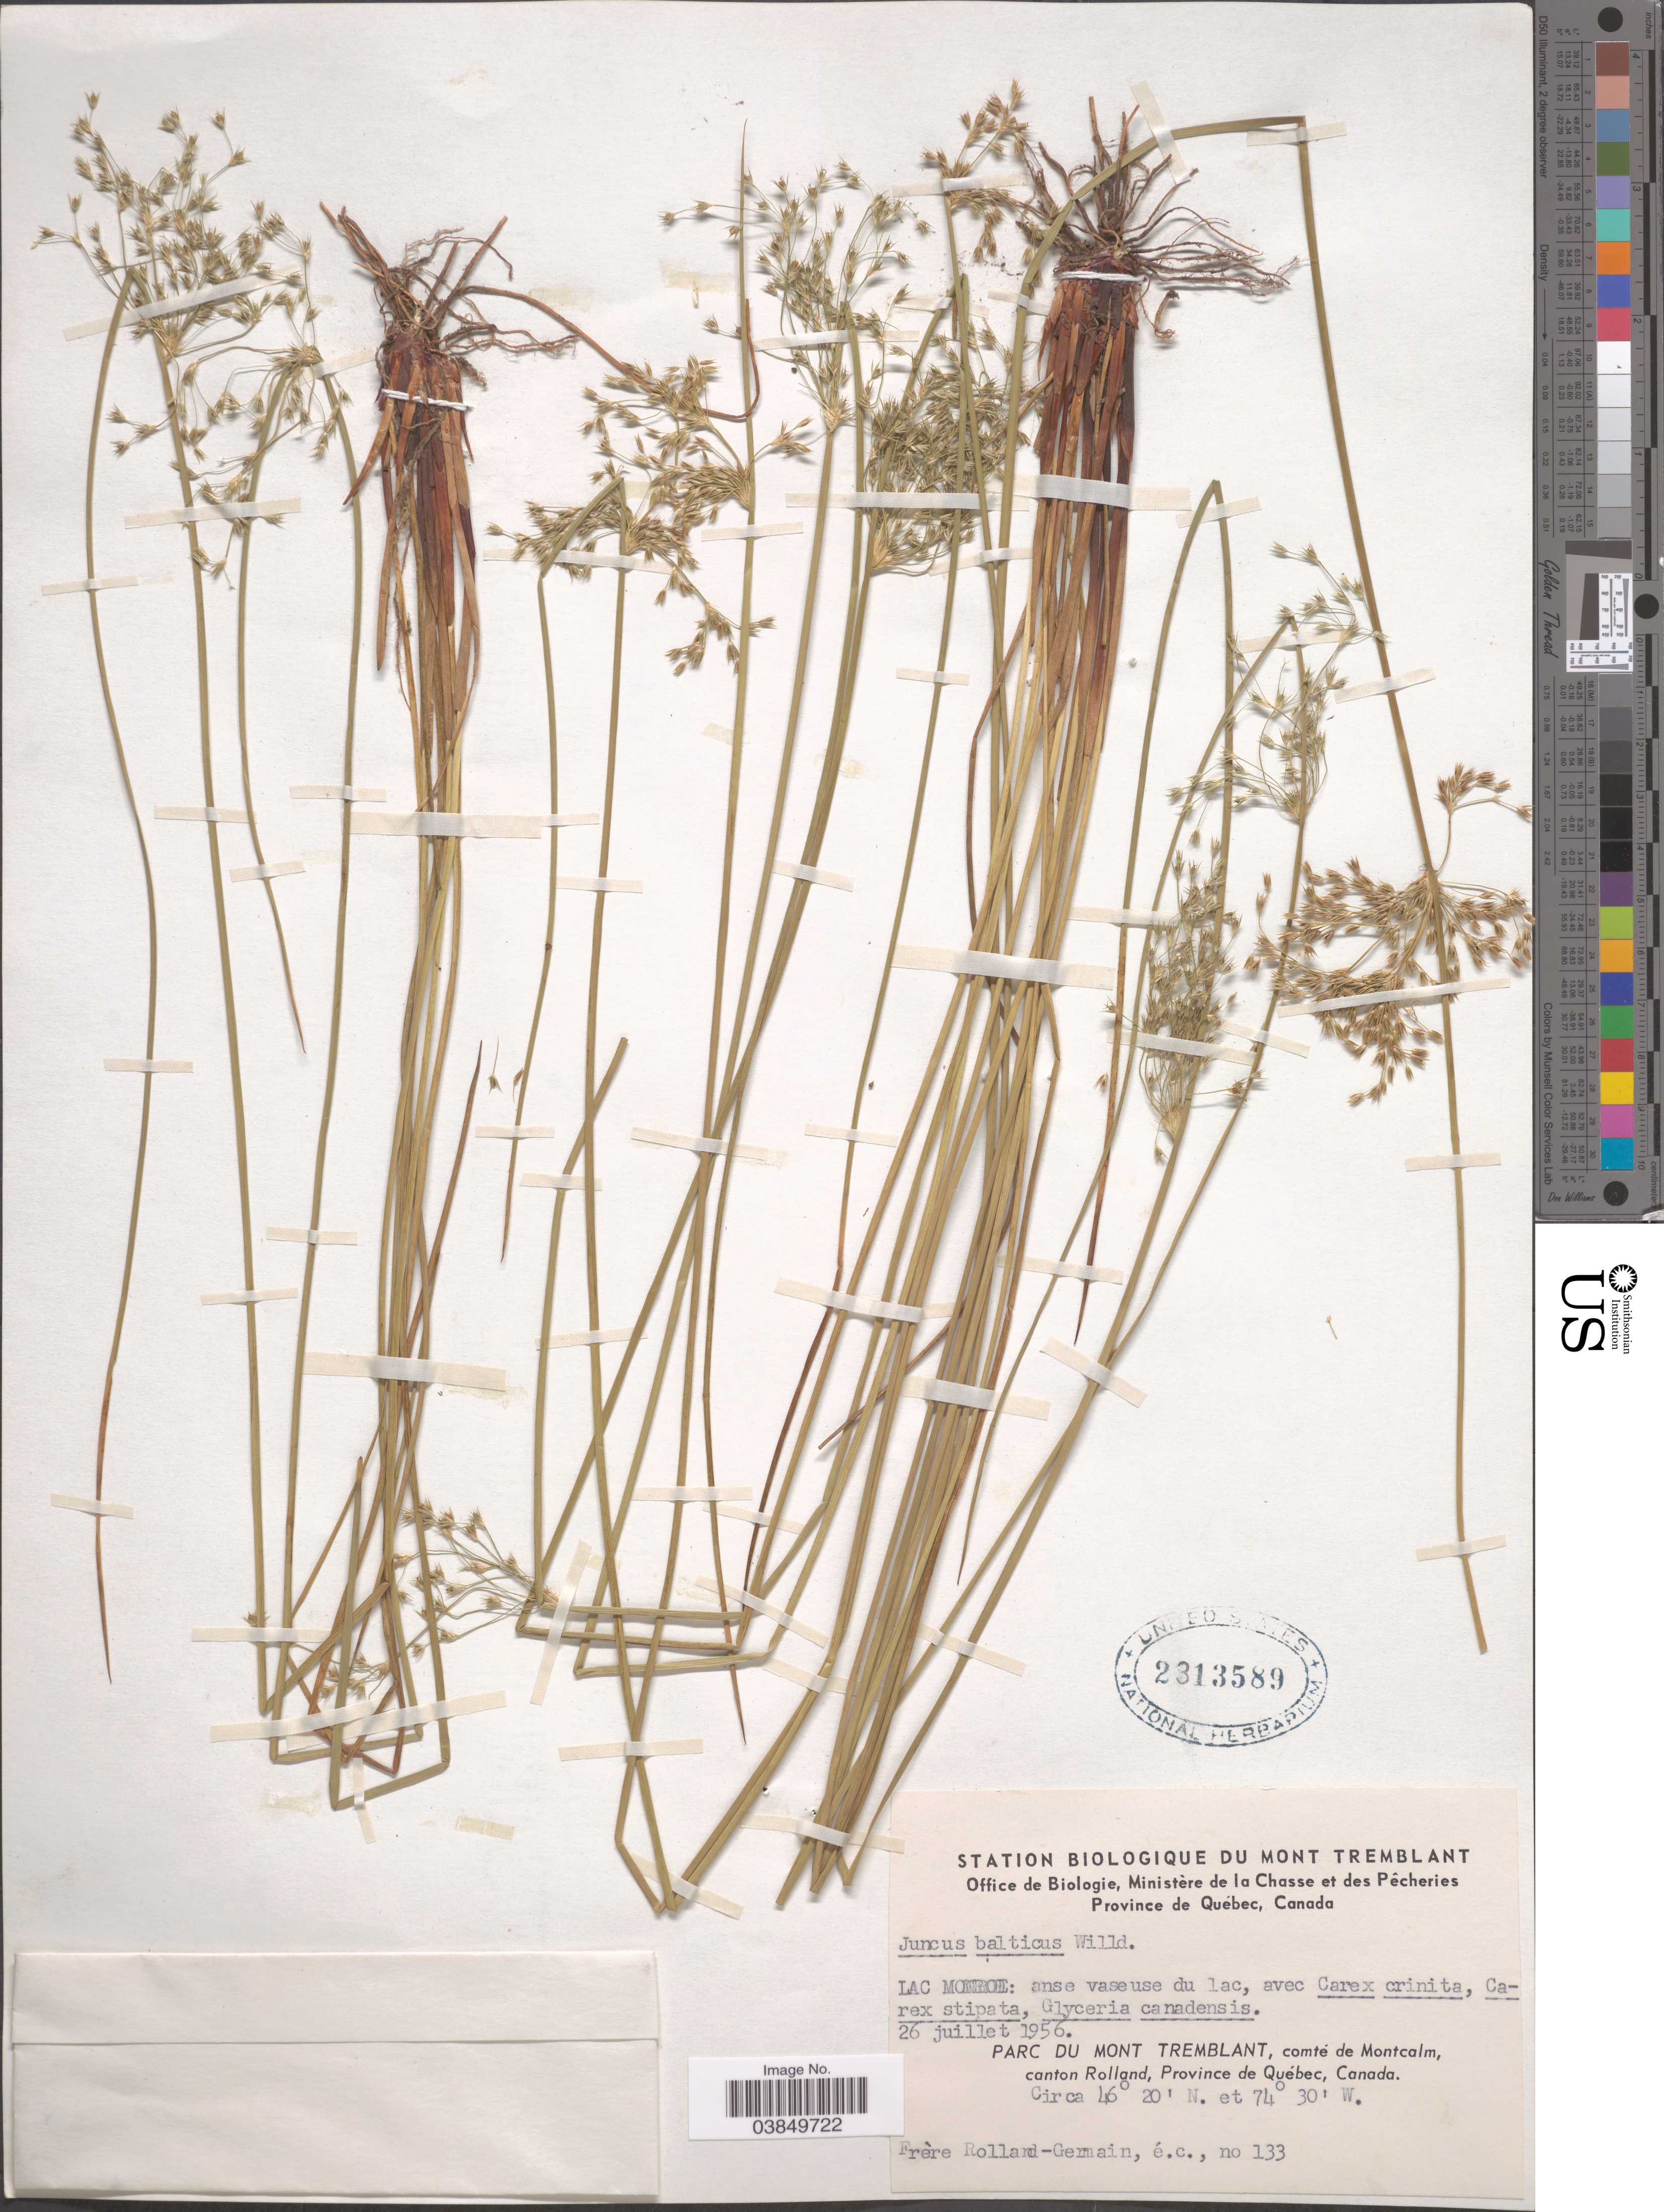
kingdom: Plantae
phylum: Tracheophyta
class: Liliopsida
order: Poales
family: Juncaceae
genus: Juncus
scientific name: Juncus balticus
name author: Willd.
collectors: Rolland-Germain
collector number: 133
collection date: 1956-07-26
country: Canada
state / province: Quebec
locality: Lac Monroe. Parc Du Mont Tremblant, comté de Montcalm, canton Rolland.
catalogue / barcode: US 2313589